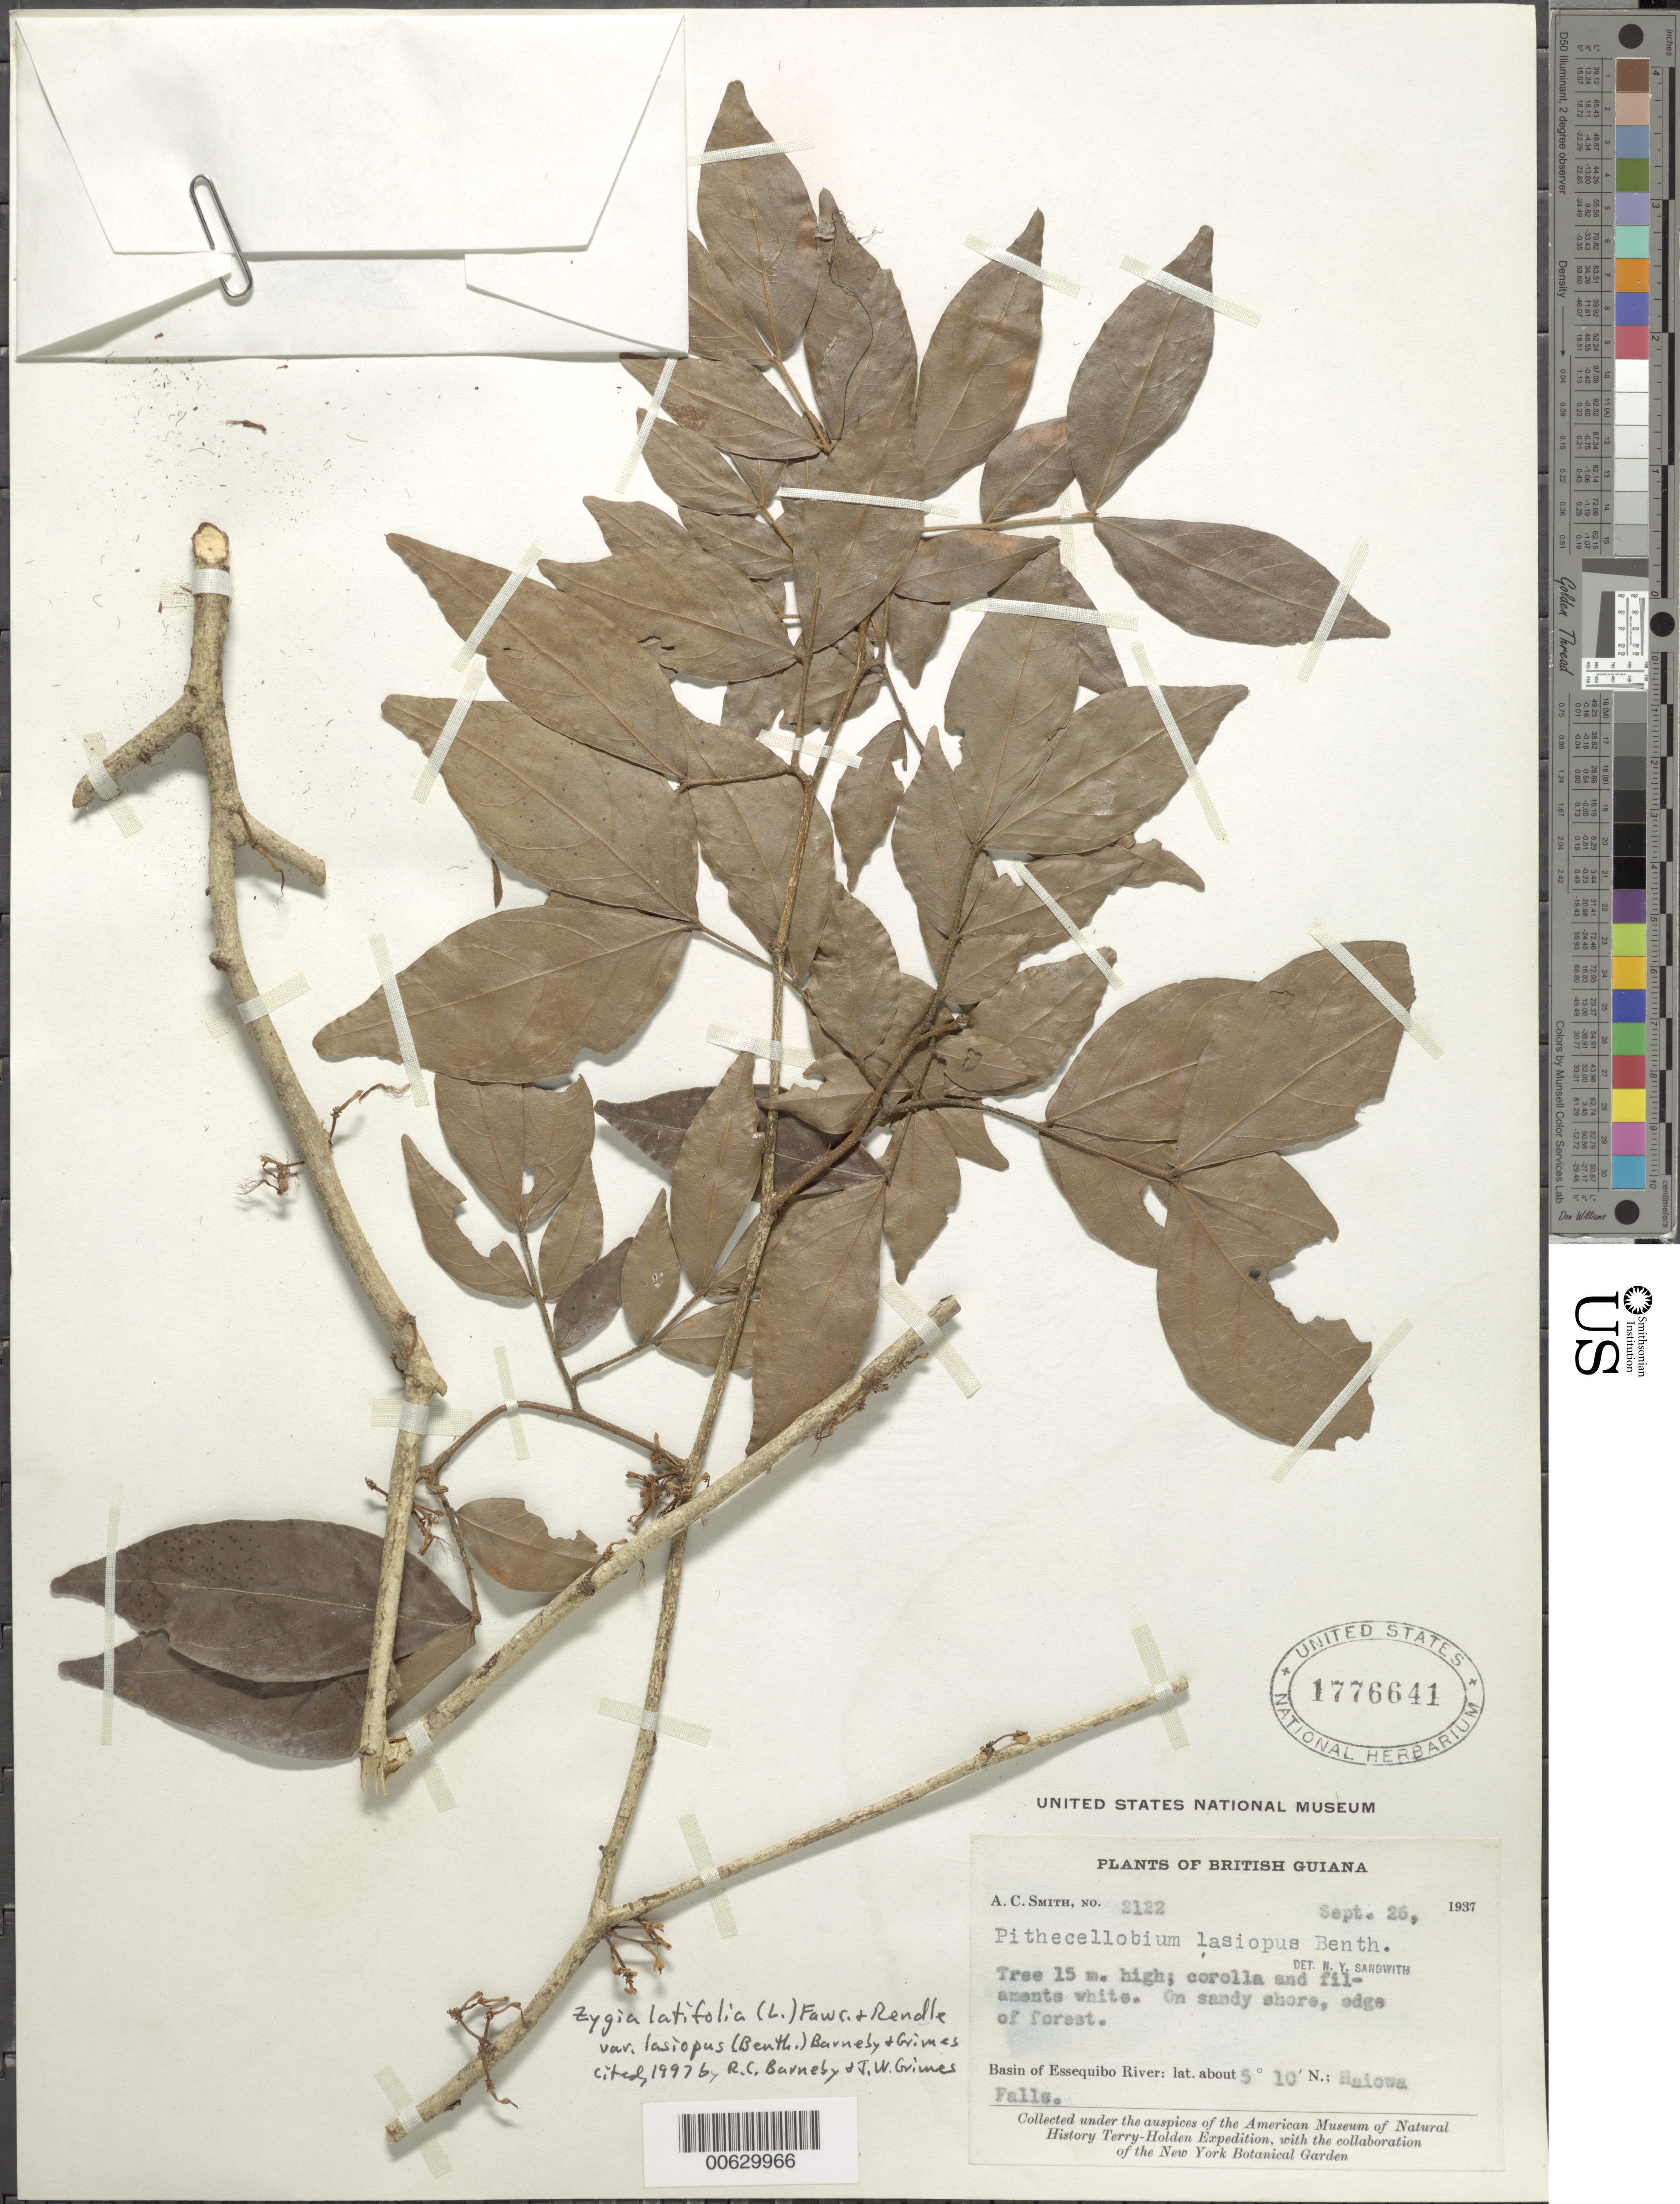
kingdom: Plantae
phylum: Tracheophyta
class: Magnoliopsida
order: Fabales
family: Fabaceae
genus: Zygia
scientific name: Zygia latifolia var. lasiopus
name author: (Benth.) Barneby & J.W. Grimes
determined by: Barneby, R. C.; Grimes, J. W.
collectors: A. C. Smith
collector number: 2122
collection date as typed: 26-Sep-37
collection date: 1937-09-26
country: Guyana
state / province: Potaro-Siparuni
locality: Haiowa Falls, Essequibo River basin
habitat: Sandy shore, edge of forest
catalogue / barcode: US 1776641